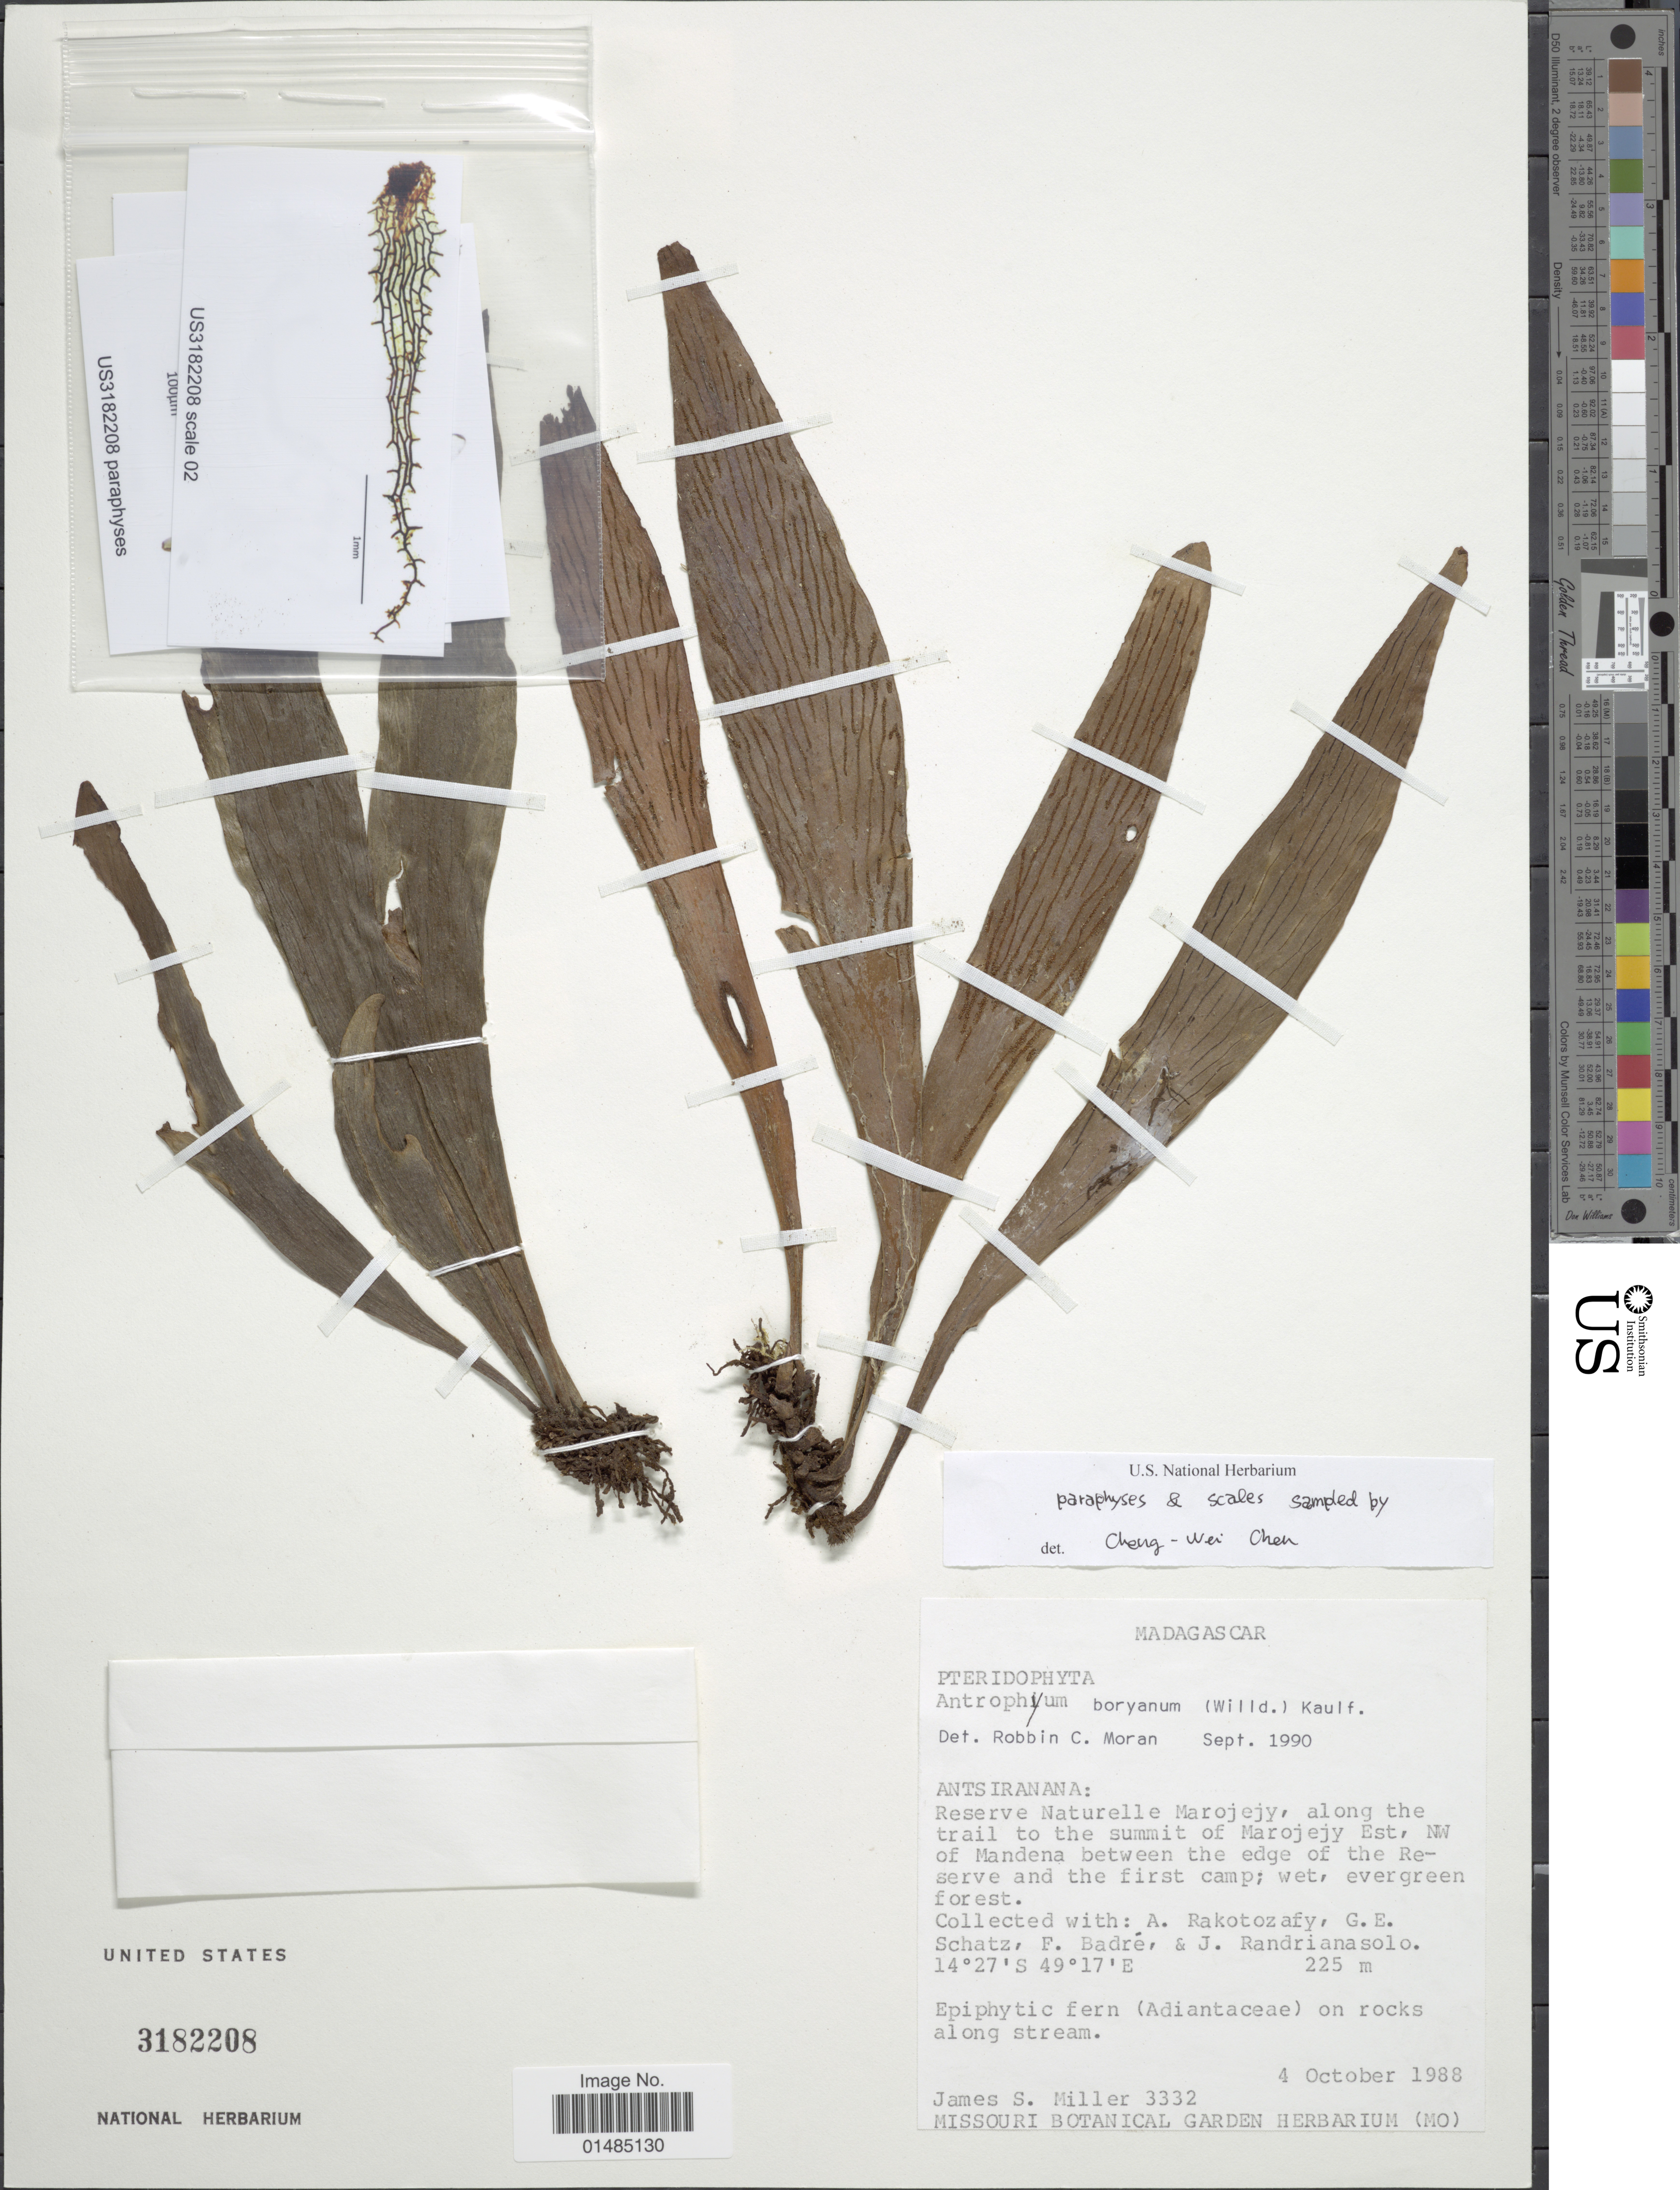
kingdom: Plantae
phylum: Tracheophyta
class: Polypodiopsida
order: Polypodiales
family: Pteridaceae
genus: Antrophyum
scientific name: Antrophyum boryanum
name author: (Willd.) Kaulf.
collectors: J. S. Miller, A. Rakotozafy, G. Schatz, F. Badré & J. Randrianasolo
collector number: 3332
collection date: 1988-10-04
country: Madagascar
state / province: Sava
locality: Reserve Naturelle Marojejy, along the trail to the summit of Marojejy Est, NW of Mandena between the edge of the Reserve and the first camp; wet, evergreen forest.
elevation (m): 225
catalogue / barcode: US 3182208